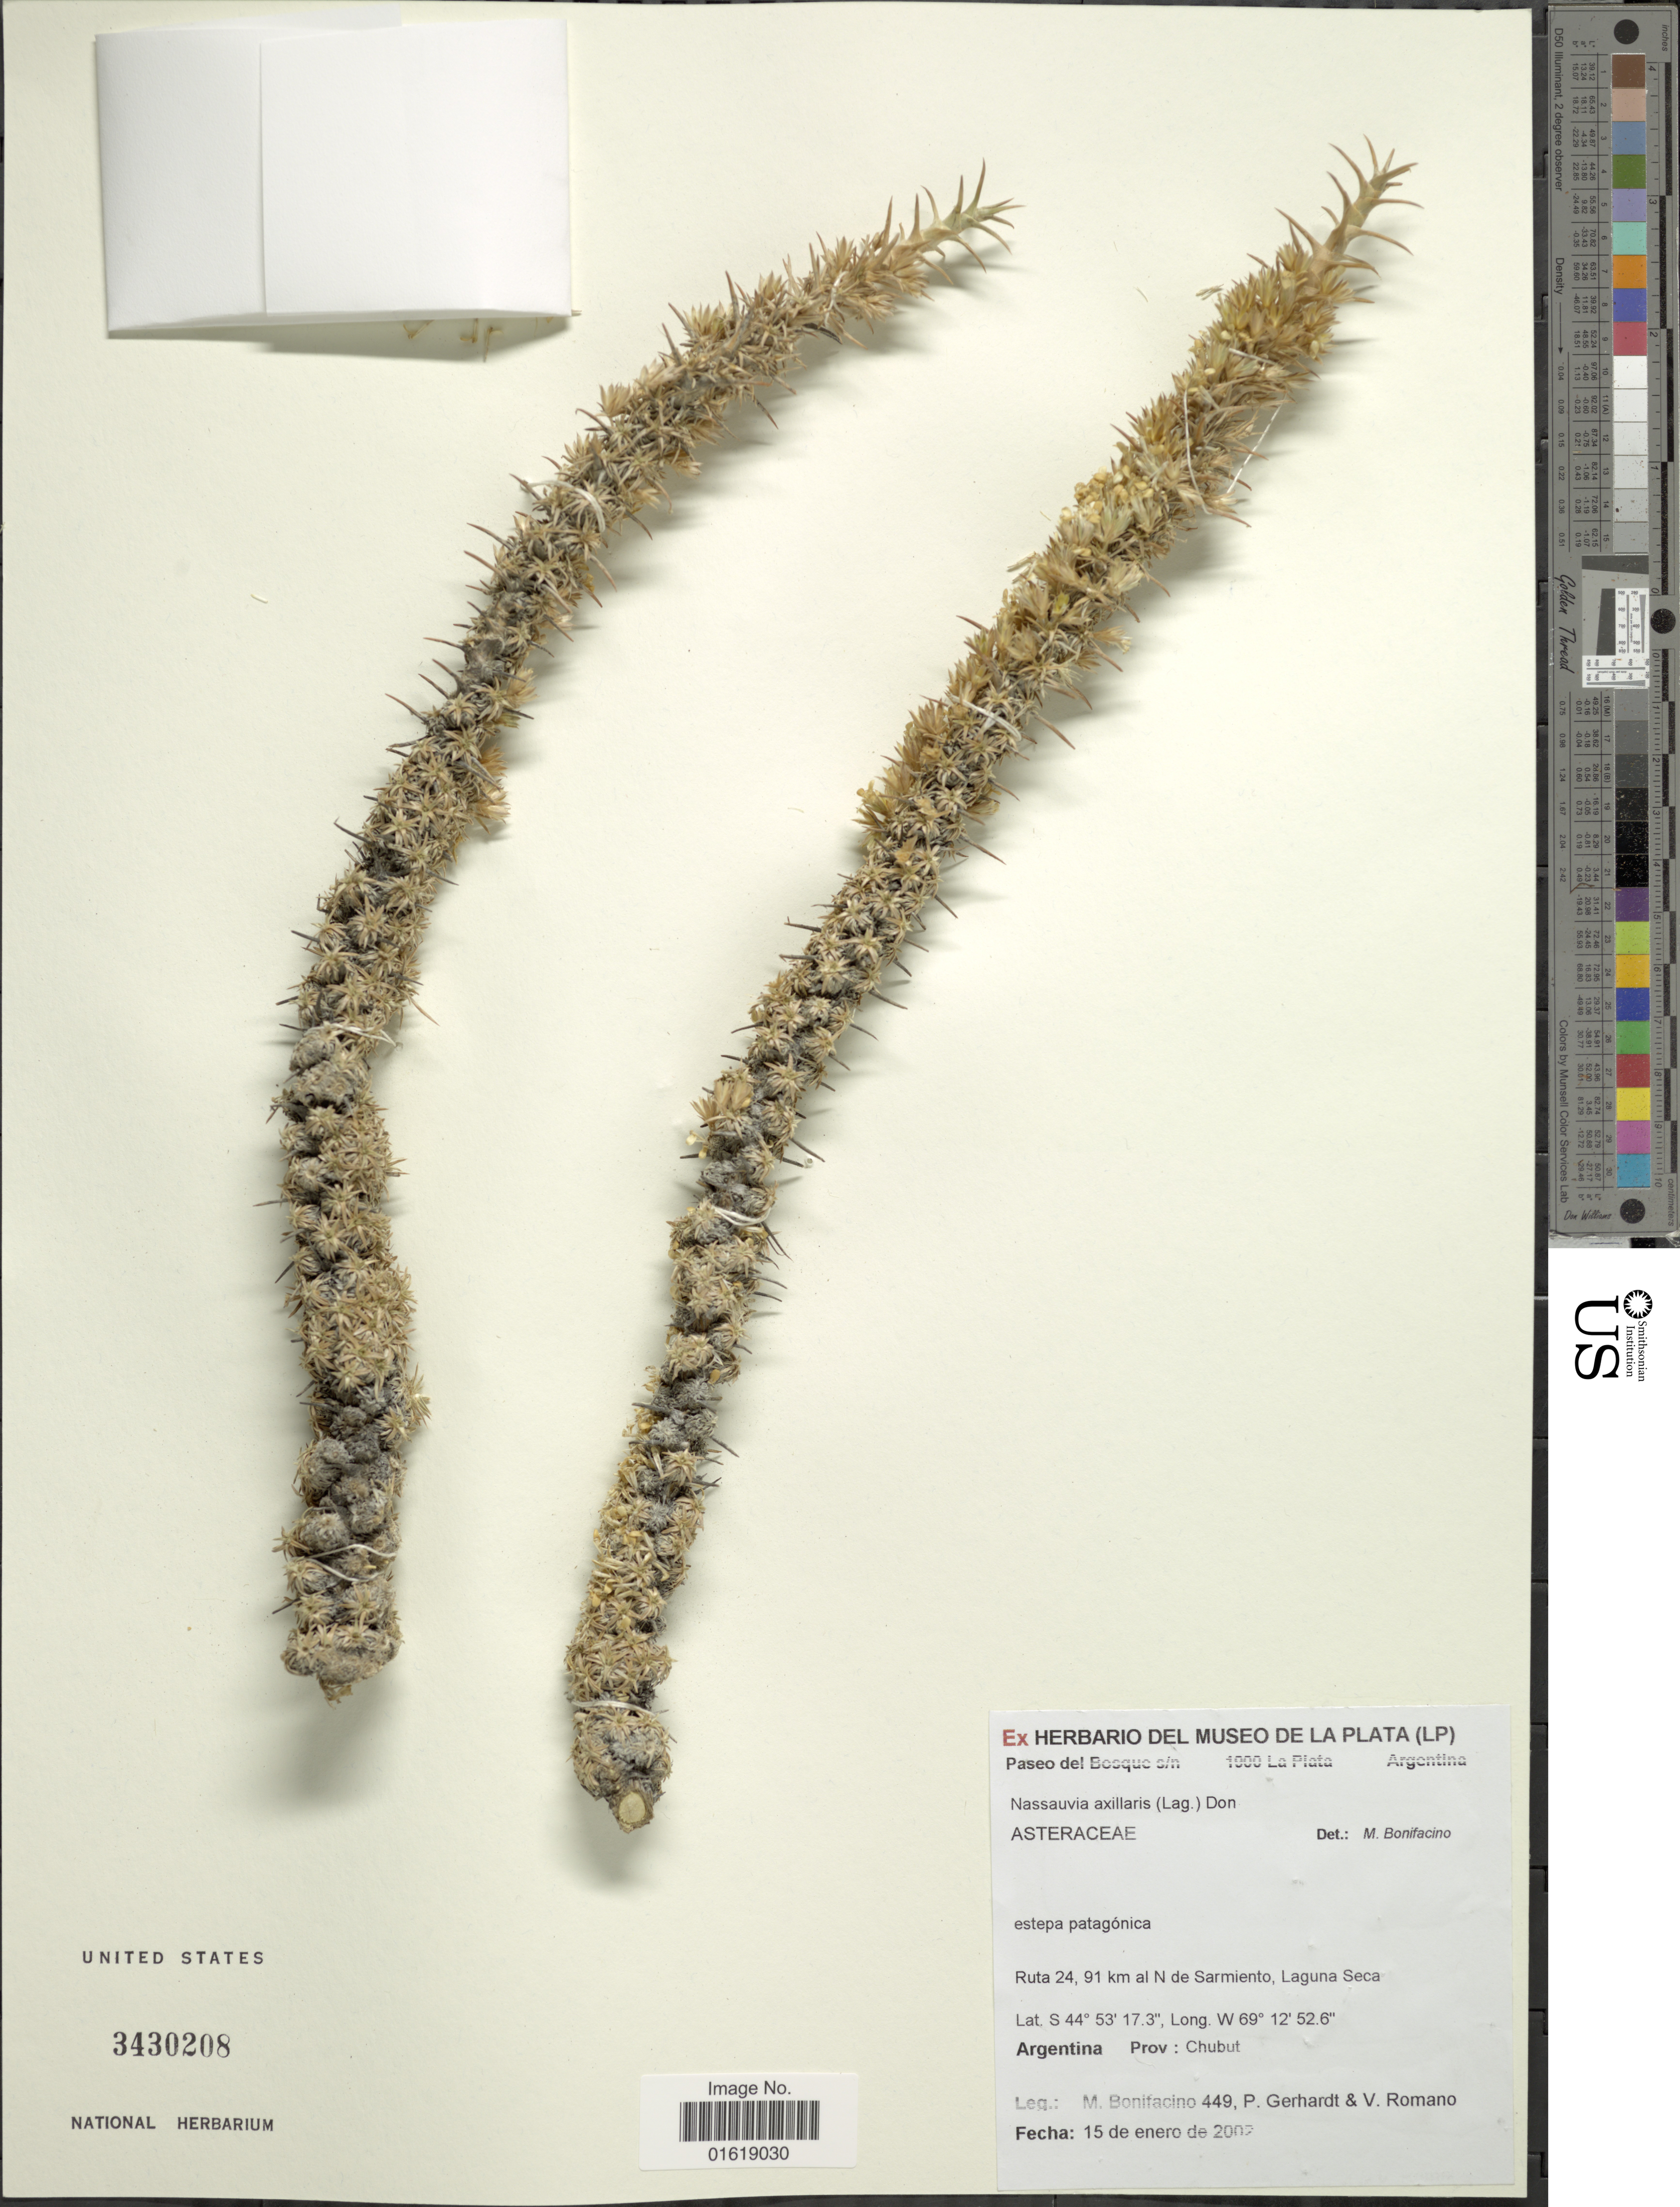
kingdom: Plantae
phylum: Tracheophyta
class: Magnoliopsida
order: Asterales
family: Asteraceae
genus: Nassauvia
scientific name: Nassauvia axillaris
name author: D. Don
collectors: M. Bonifacino, P. Gerhardt & V. Romano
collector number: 0449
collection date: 2002-01-15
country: Argentina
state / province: Chubut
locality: Ruta 24, 91 km al N de Sarmiento, Laguna Seca. Argentina.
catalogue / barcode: US 3430208